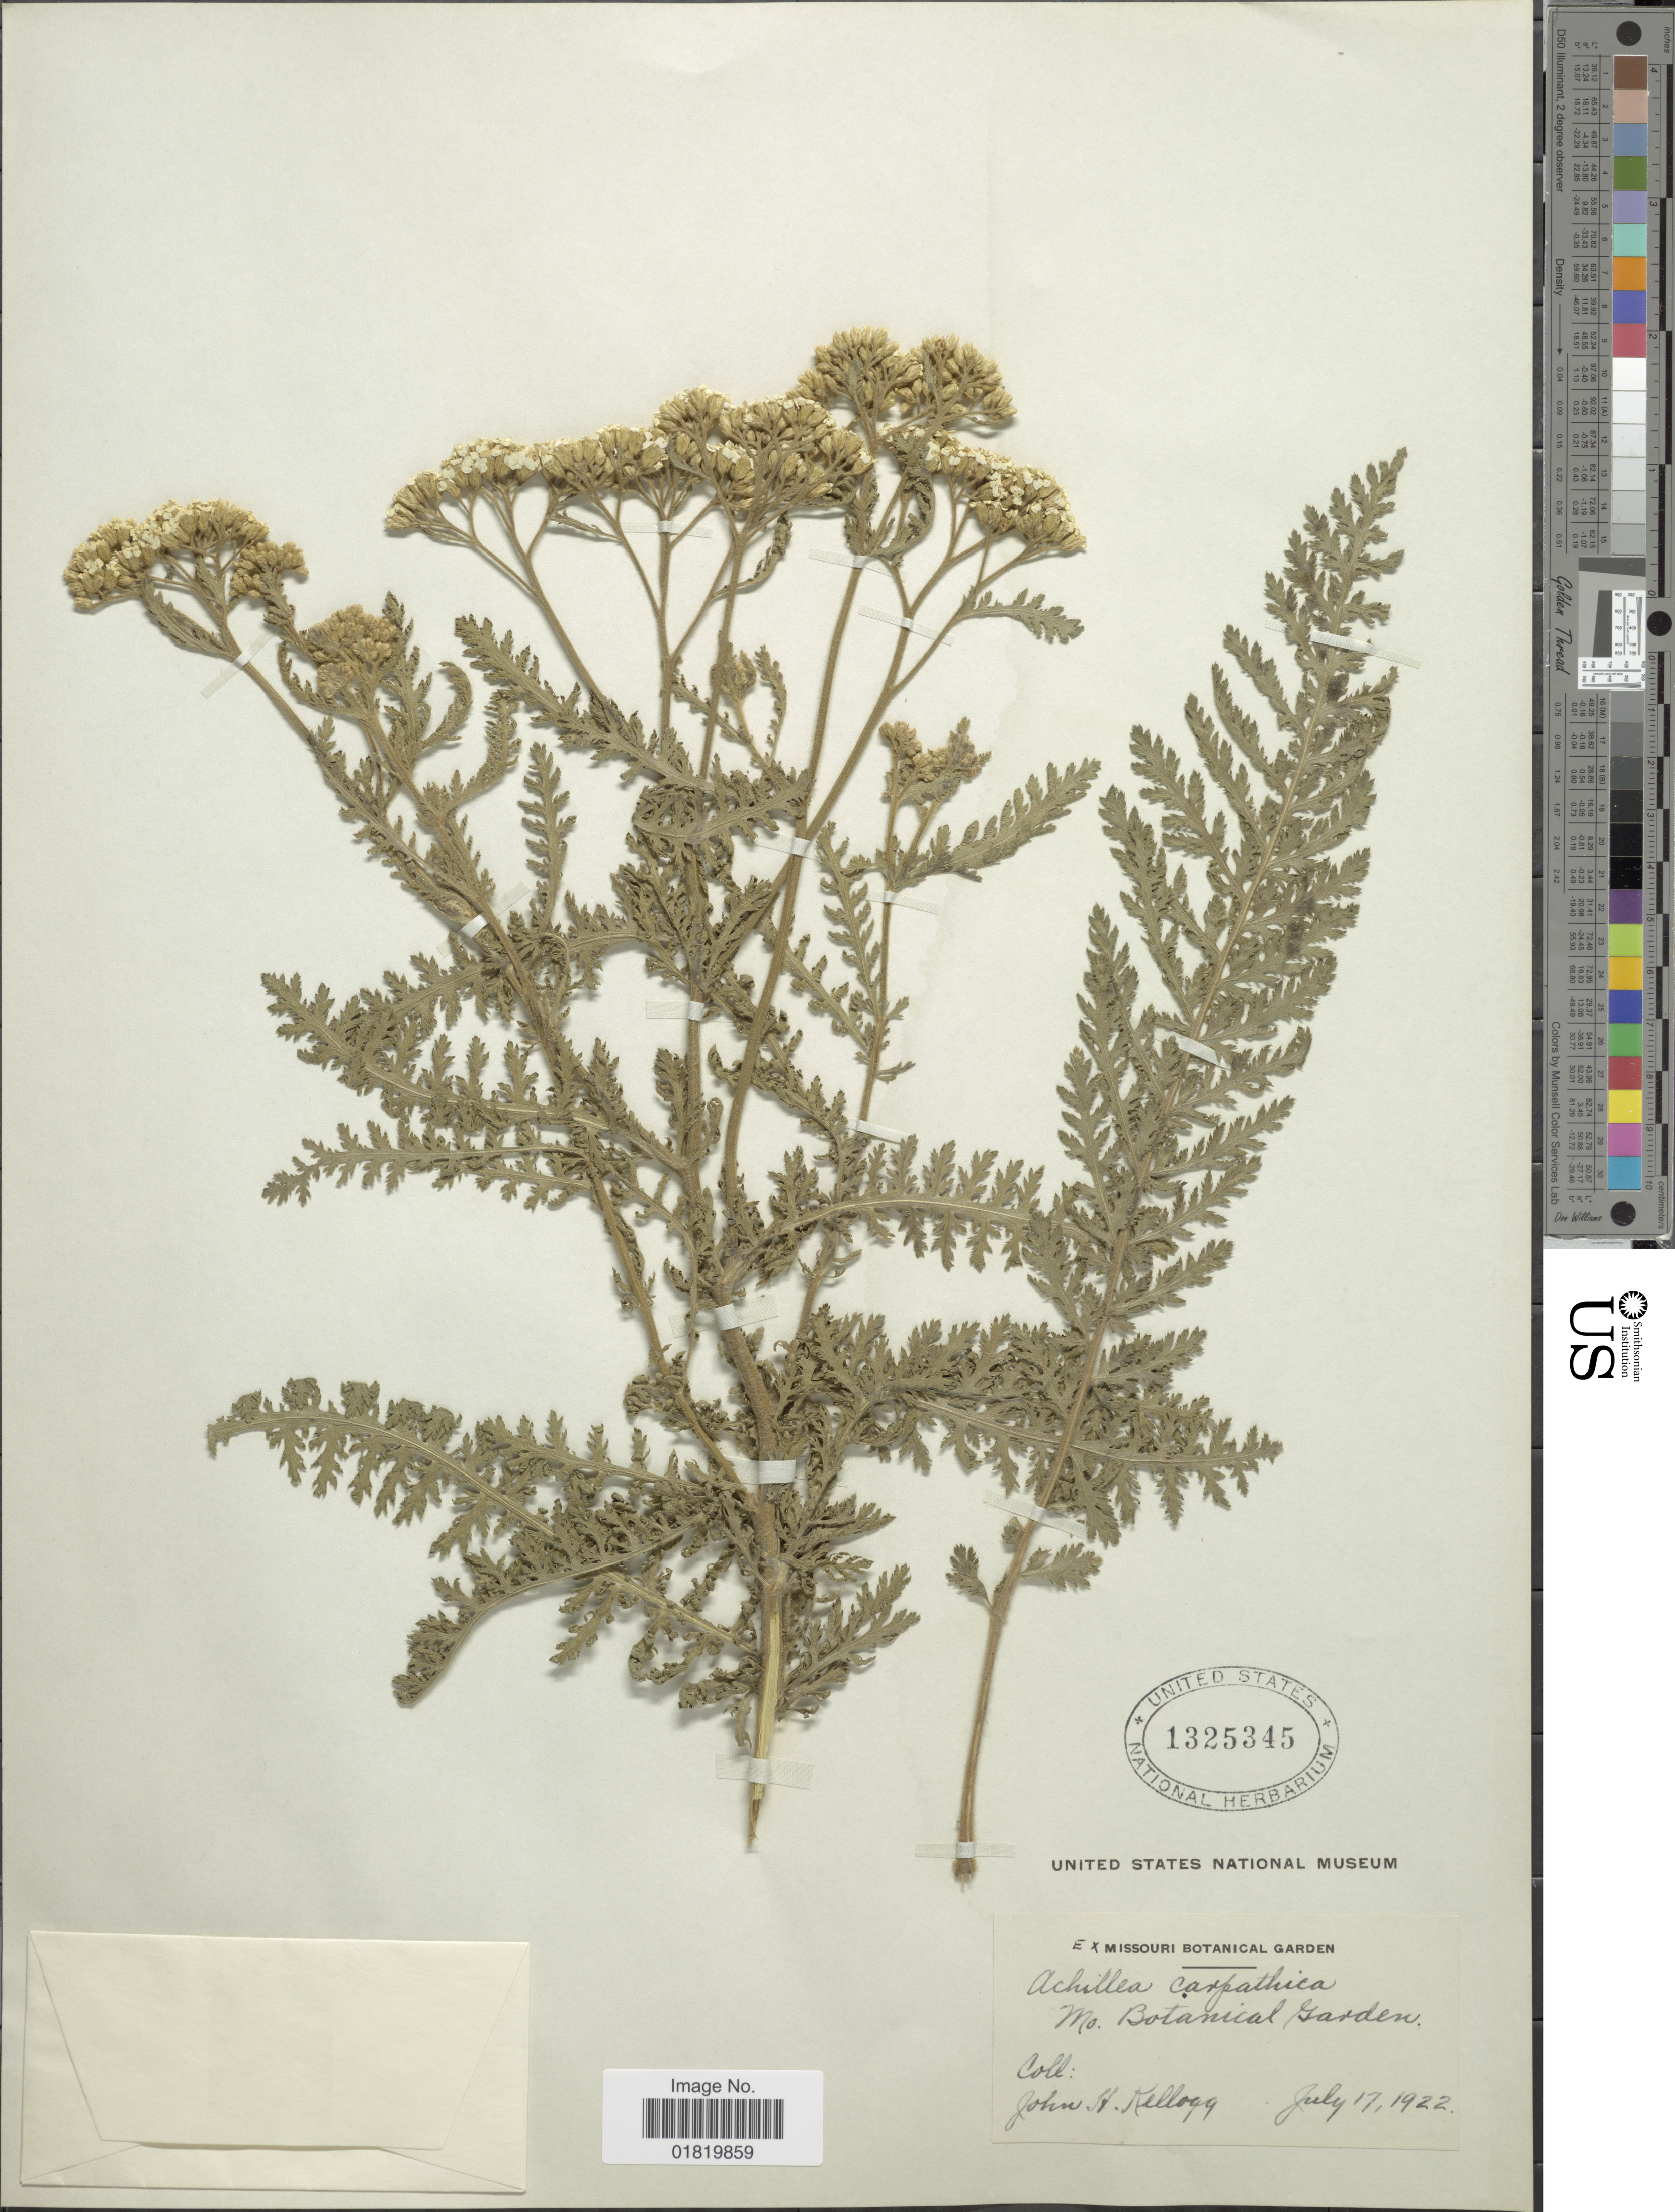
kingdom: Plantae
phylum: Tracheophyta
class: Magnoliopsida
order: Asterales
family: Asteraceae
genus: Achillea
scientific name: Achillea carpatica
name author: Blocki ex Dubovik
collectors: J. H. Kellogg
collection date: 1922-06-17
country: United States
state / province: Missouri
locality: Mo. Botanical Garden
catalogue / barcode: US 1325345